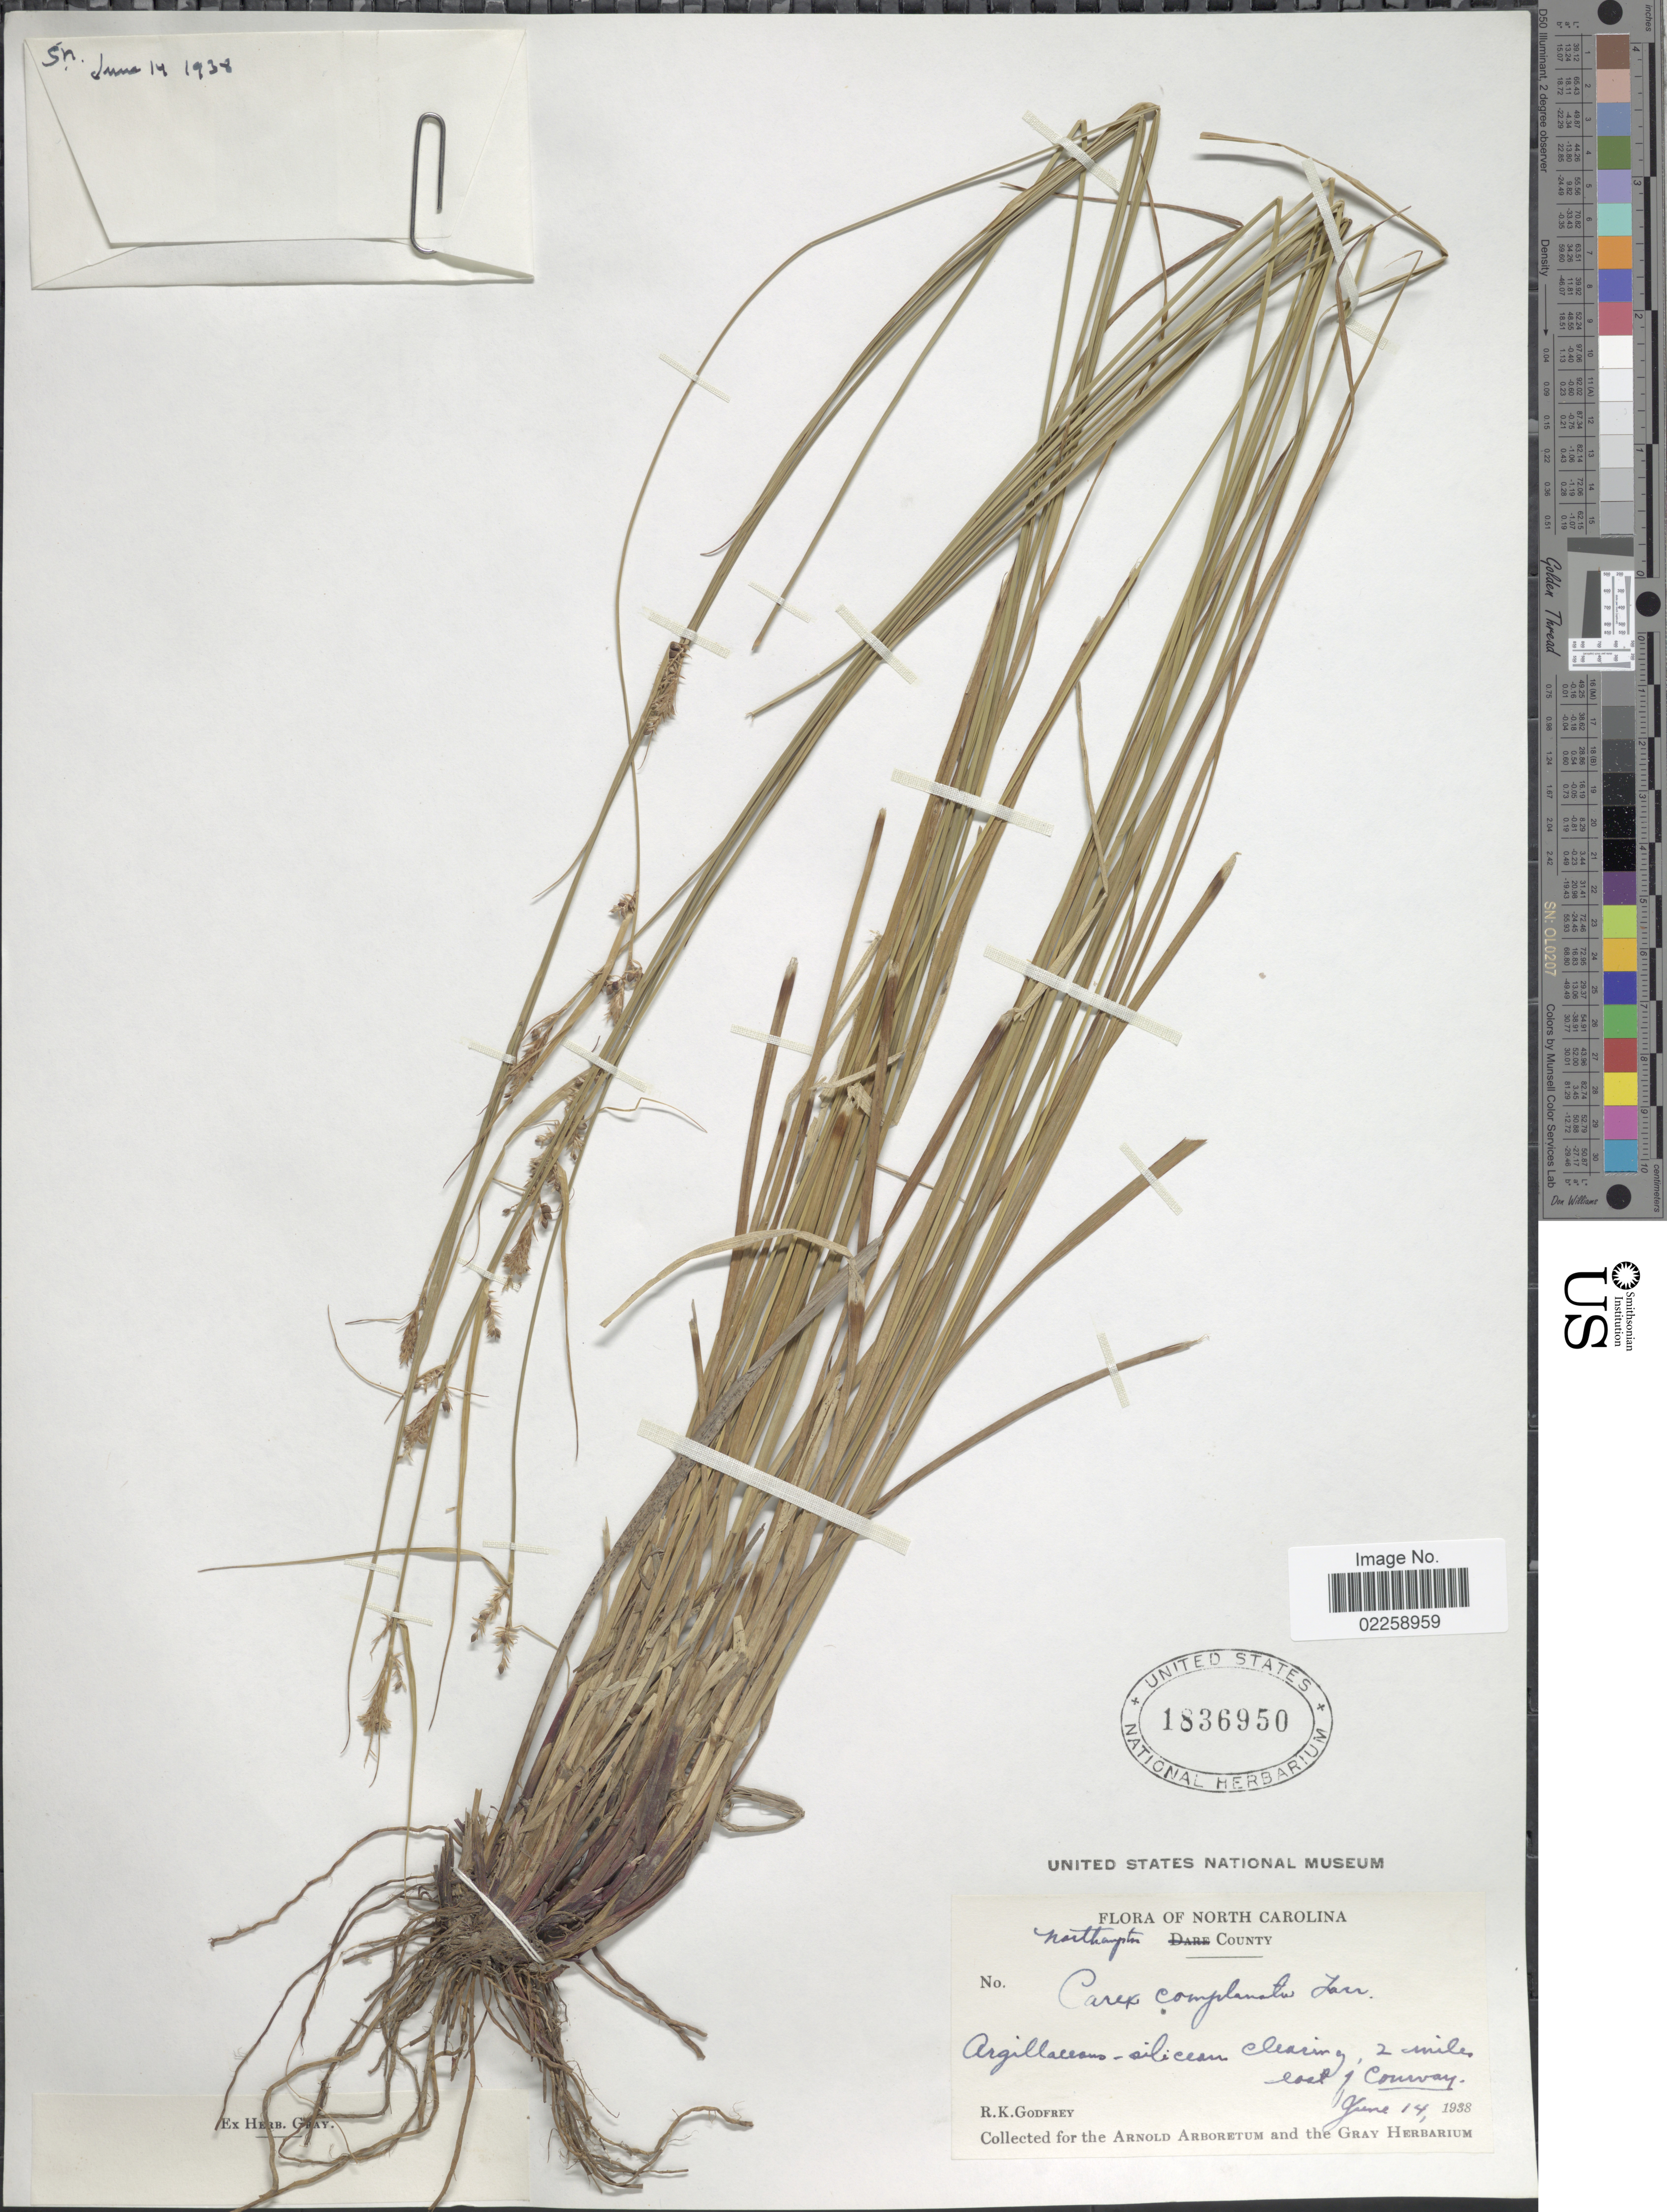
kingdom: Plantae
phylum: Tracheophyta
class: Liliopsida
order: Poales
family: Cyperaceae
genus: Carex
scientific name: Carex complanata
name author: Torr. & Hook.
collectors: R. K. Godfrey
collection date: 1938-06-14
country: United States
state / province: North Carolina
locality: Northampton County, 2 miles east of Conway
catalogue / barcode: US 1836950